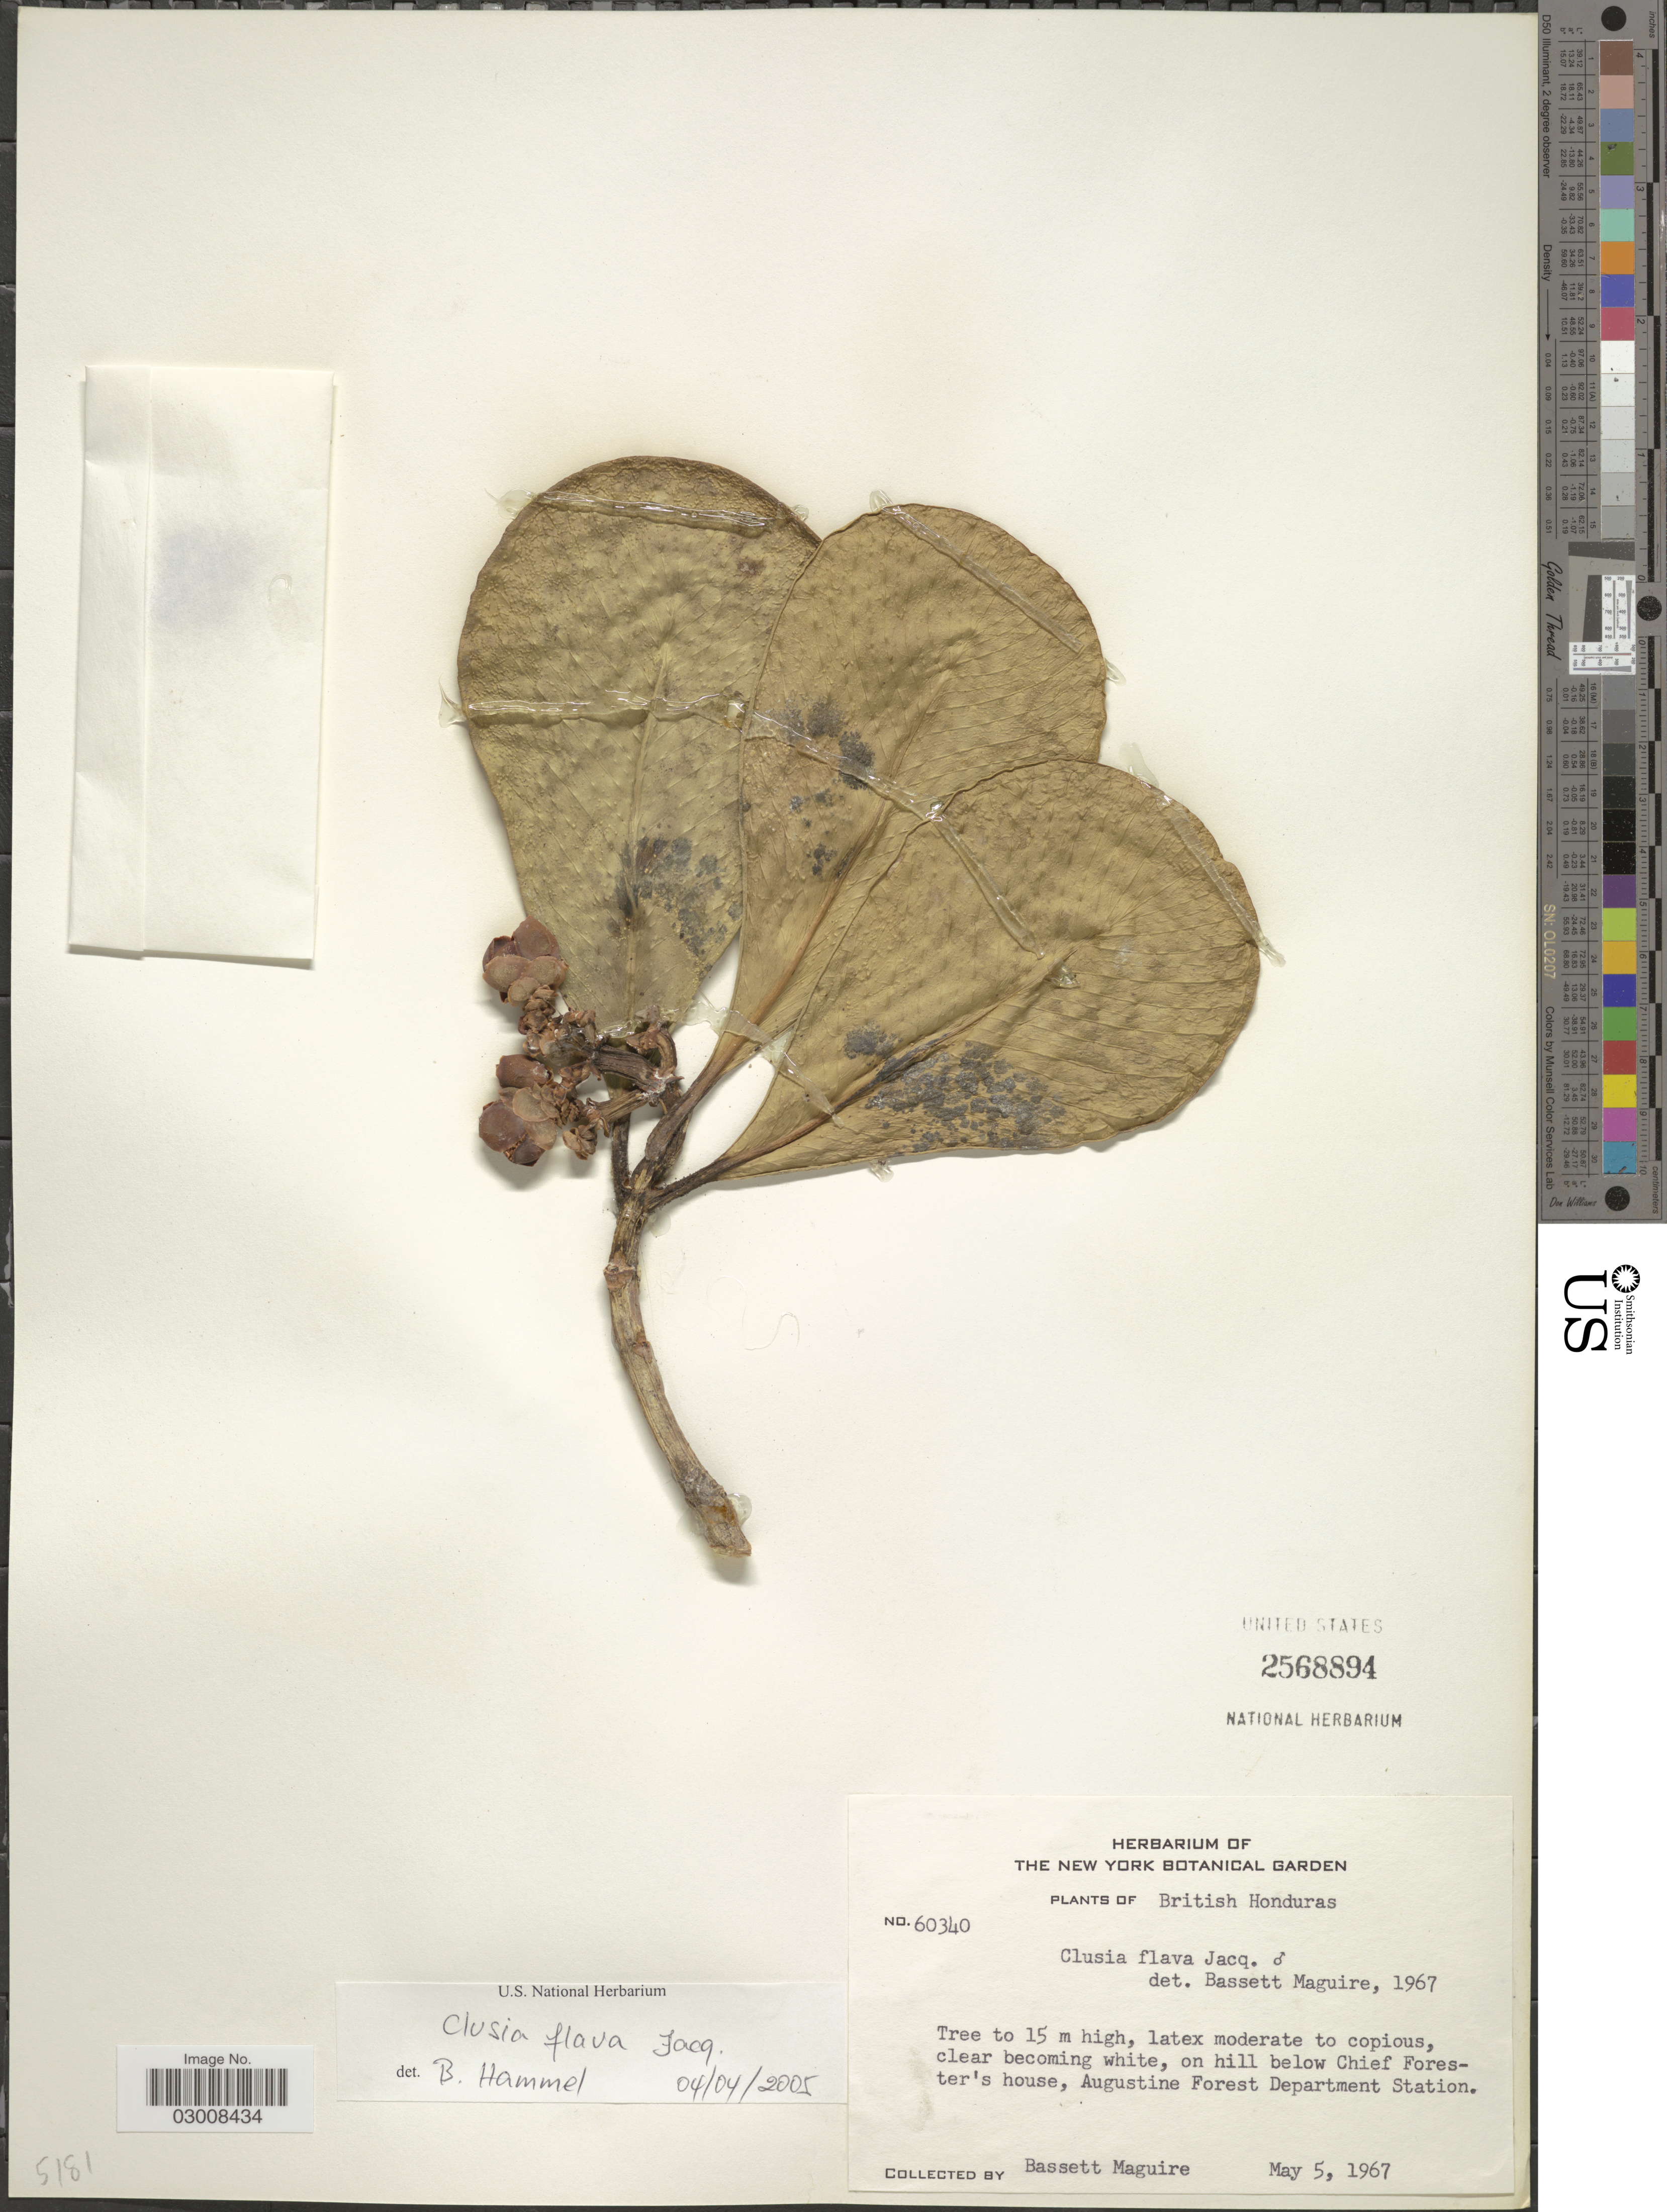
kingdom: Plantae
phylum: Tracheophyta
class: Magnoliopsida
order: Malpighiales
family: Clusiaceae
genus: Clusia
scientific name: Clusia flava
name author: Jacq.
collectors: B. Maguire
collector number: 60340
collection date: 1967-05-05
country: Belize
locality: British Honduras, on hill below Chief Forester's house, Augustine Forest Department Station.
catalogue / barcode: US 2568894